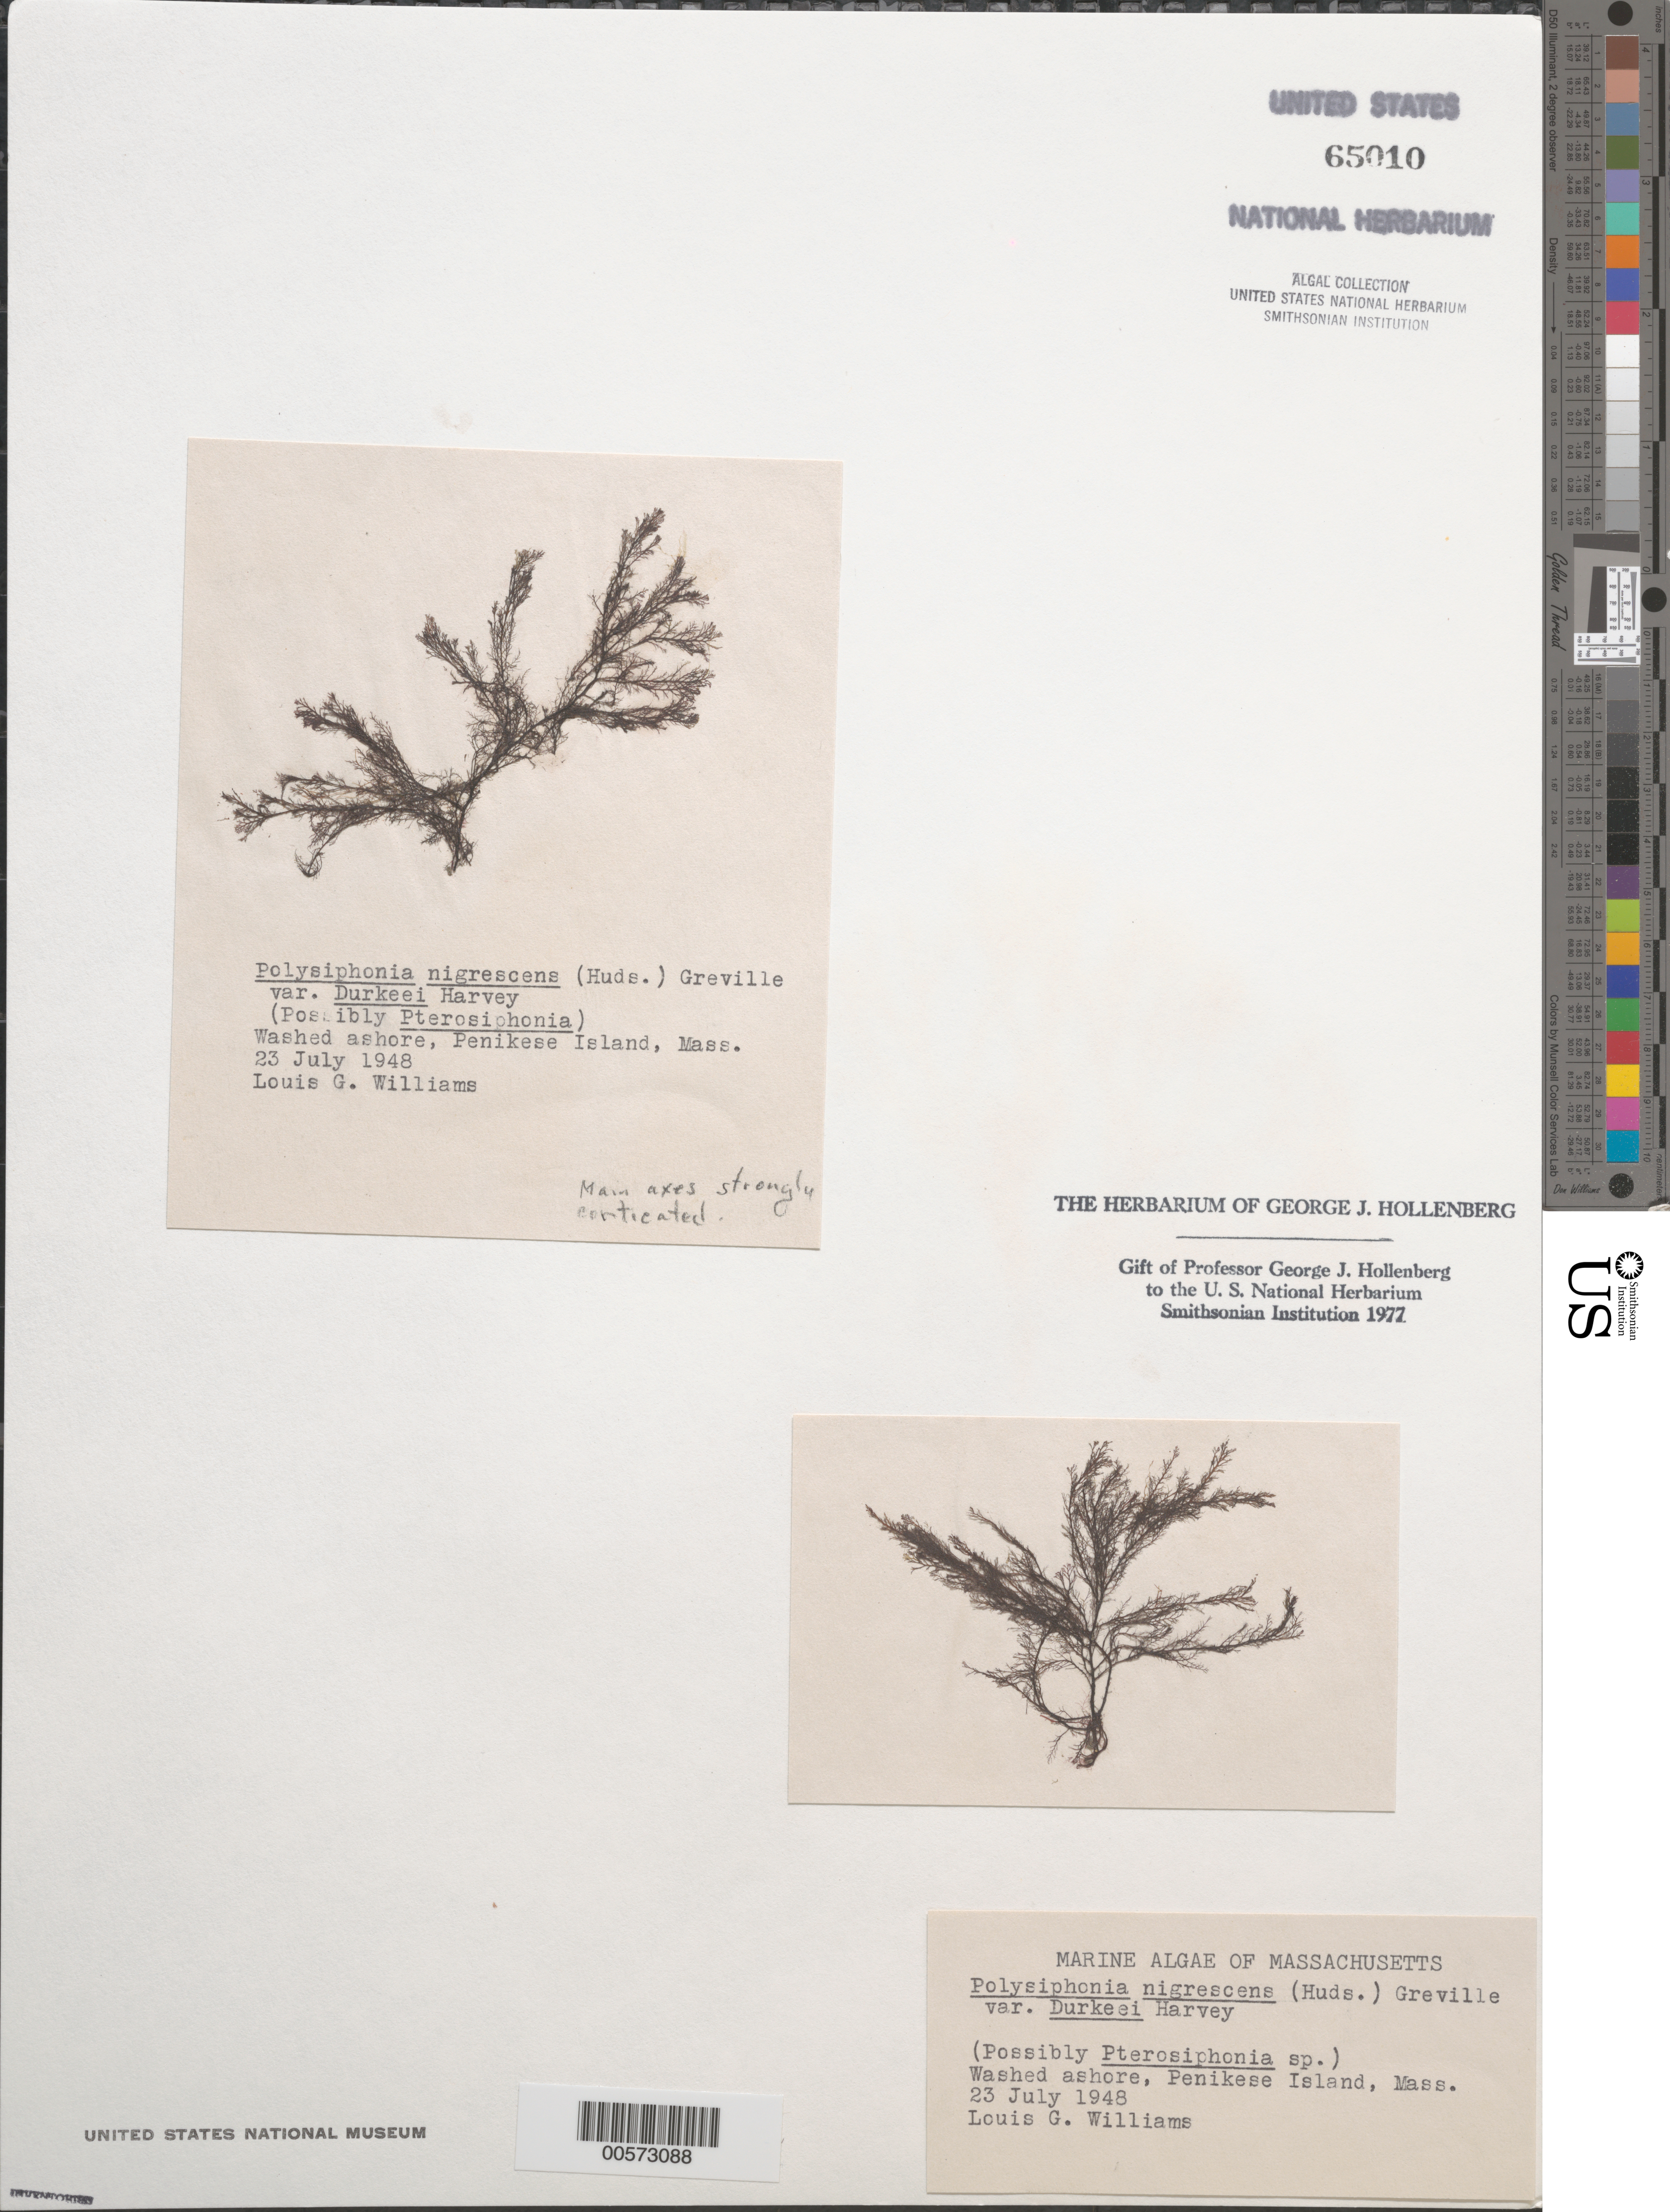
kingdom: Plantae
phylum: Rhodophyta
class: Florideophyceae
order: Ceramiales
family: Rhodomelaceae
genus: Vertebrata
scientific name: Vertebrata fucoides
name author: (Hudson) Kuntze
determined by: Algae name updating Project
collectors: L. G. Williams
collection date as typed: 23 Jul 1948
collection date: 1948-07-23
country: United States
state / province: Massachusetts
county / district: Dukes County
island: Penikese Island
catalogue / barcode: US 65010